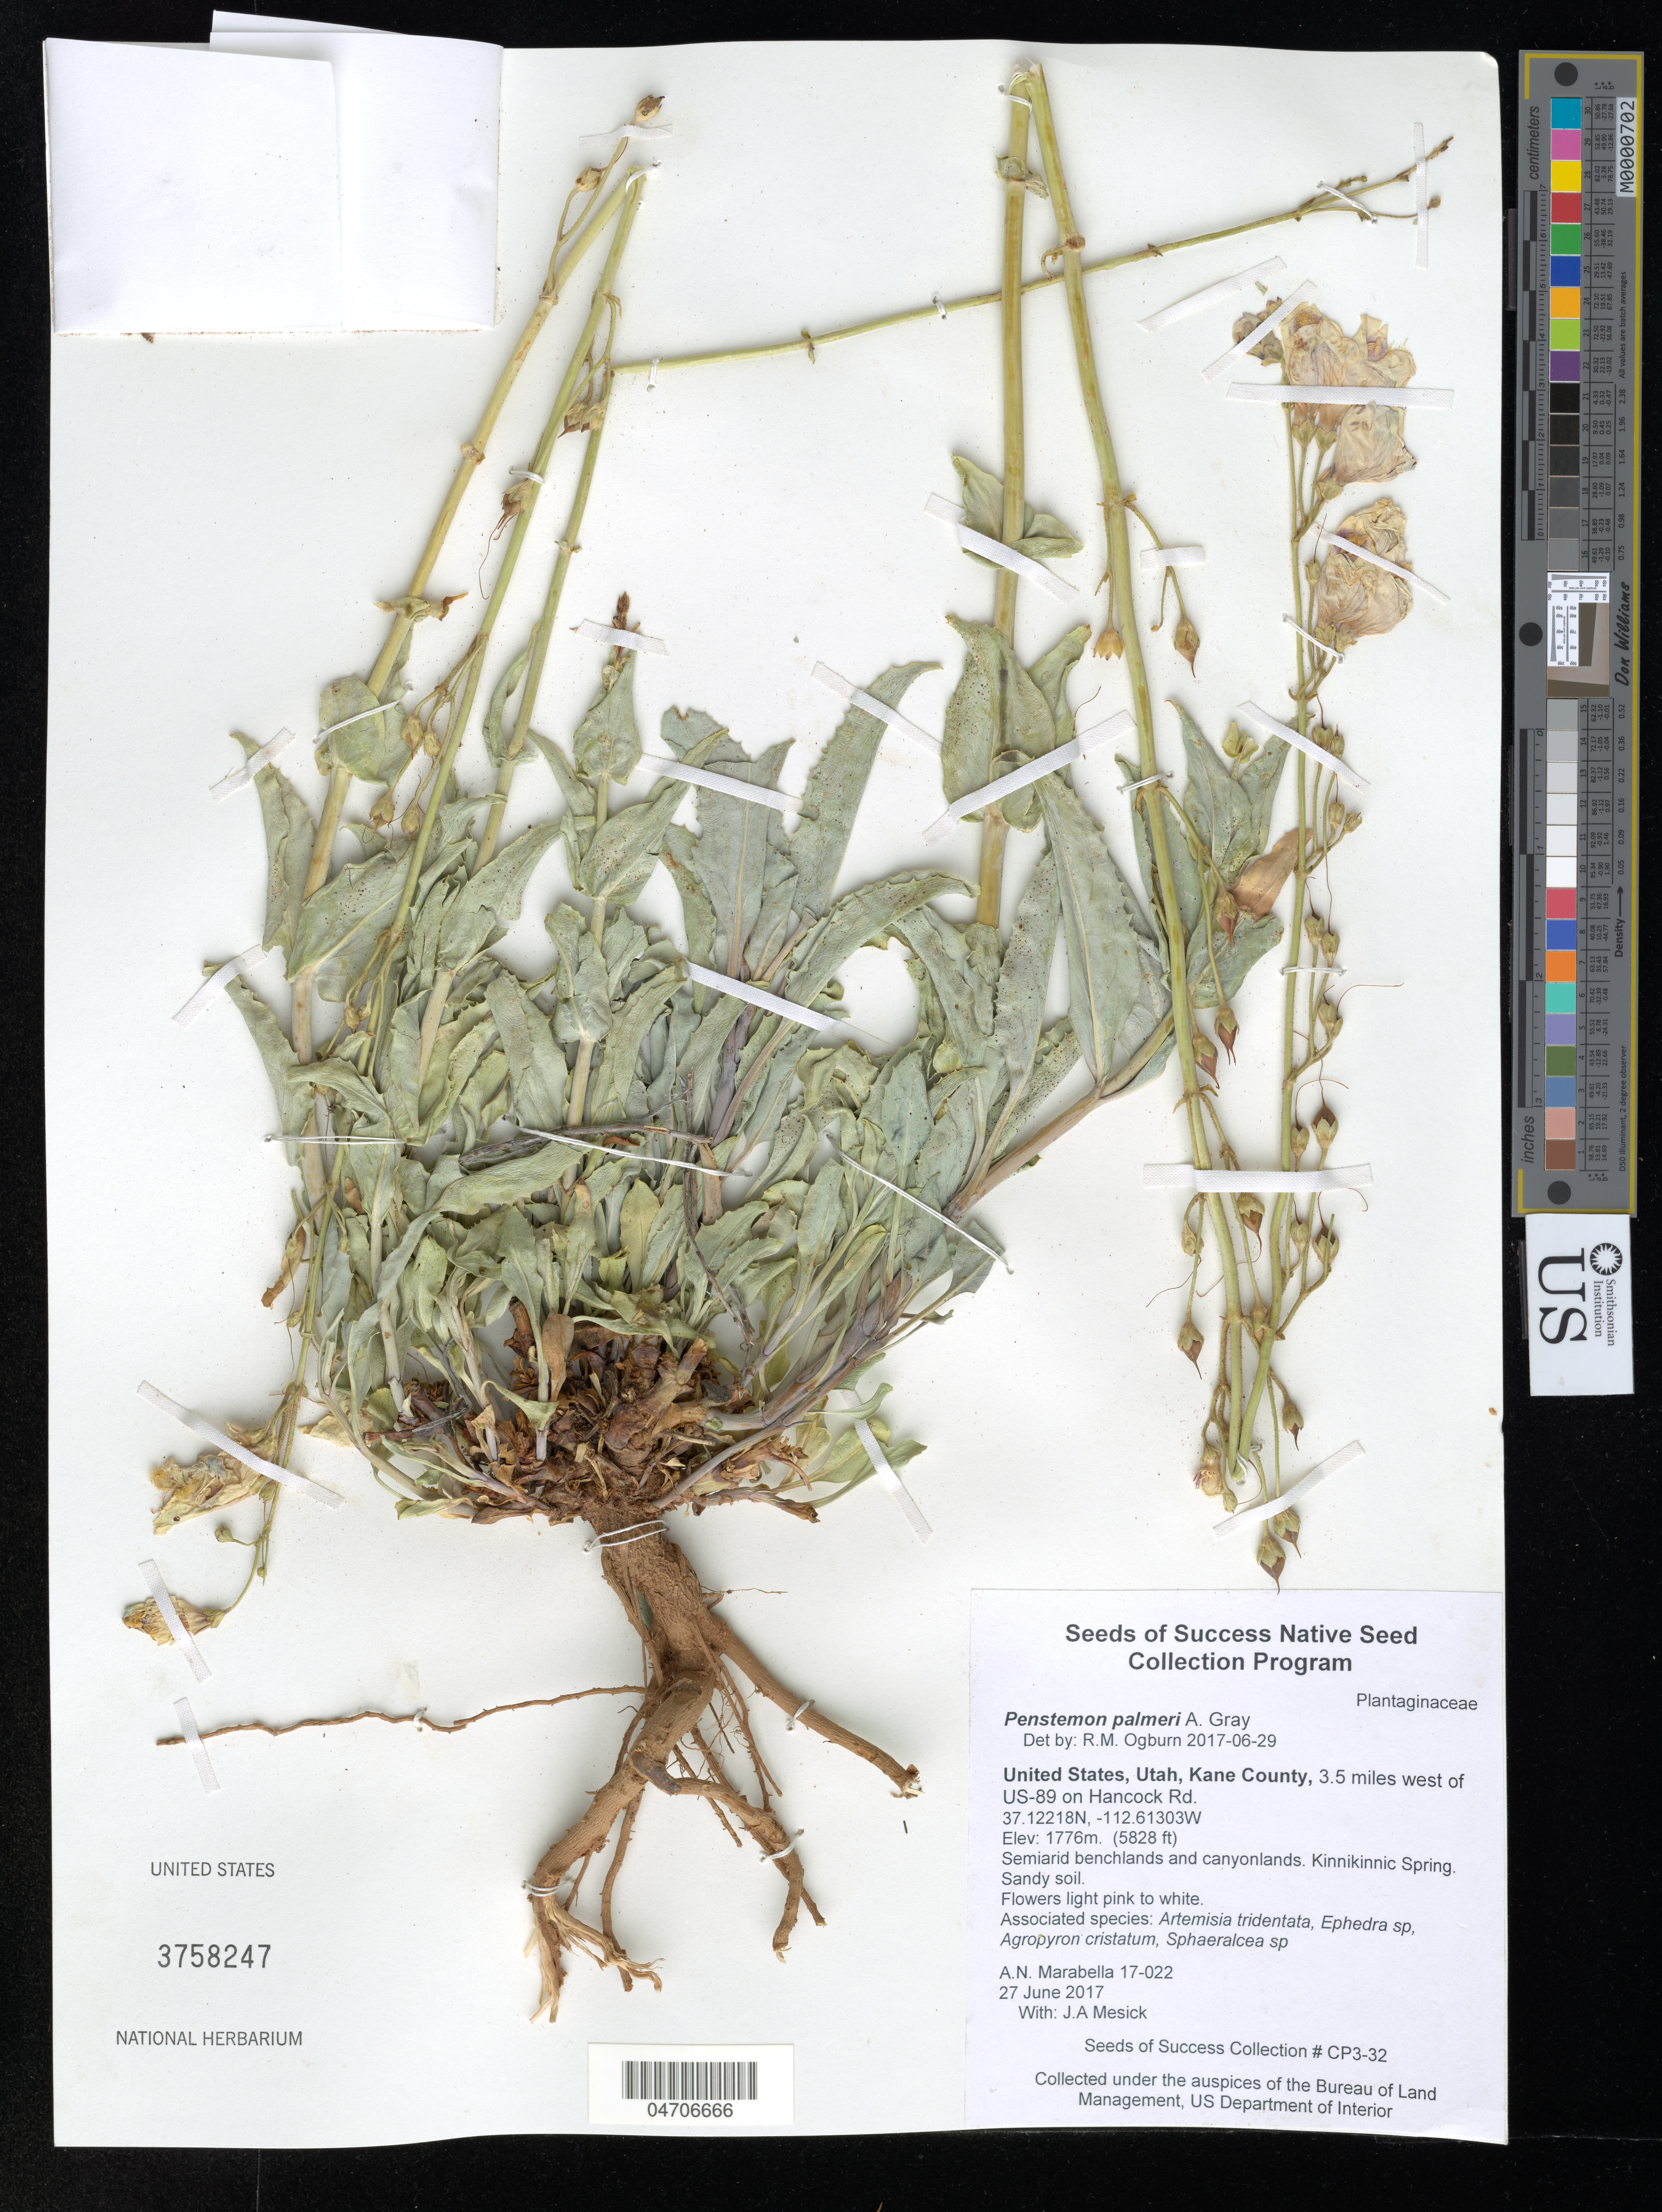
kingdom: Plantae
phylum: Tracheophyta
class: Magnoliopsida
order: Lamiales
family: Plantaginaceae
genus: Penstemon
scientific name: Penstemon palmeri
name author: A. Gray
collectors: A. Marabella & J. Mesick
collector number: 17-022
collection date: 2017-06-27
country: United States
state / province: Utah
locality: Kane County, 3.5 miles west of US-89 on Hancock Rd. Kinnikinnic Spring.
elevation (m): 1776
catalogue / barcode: US 3758247